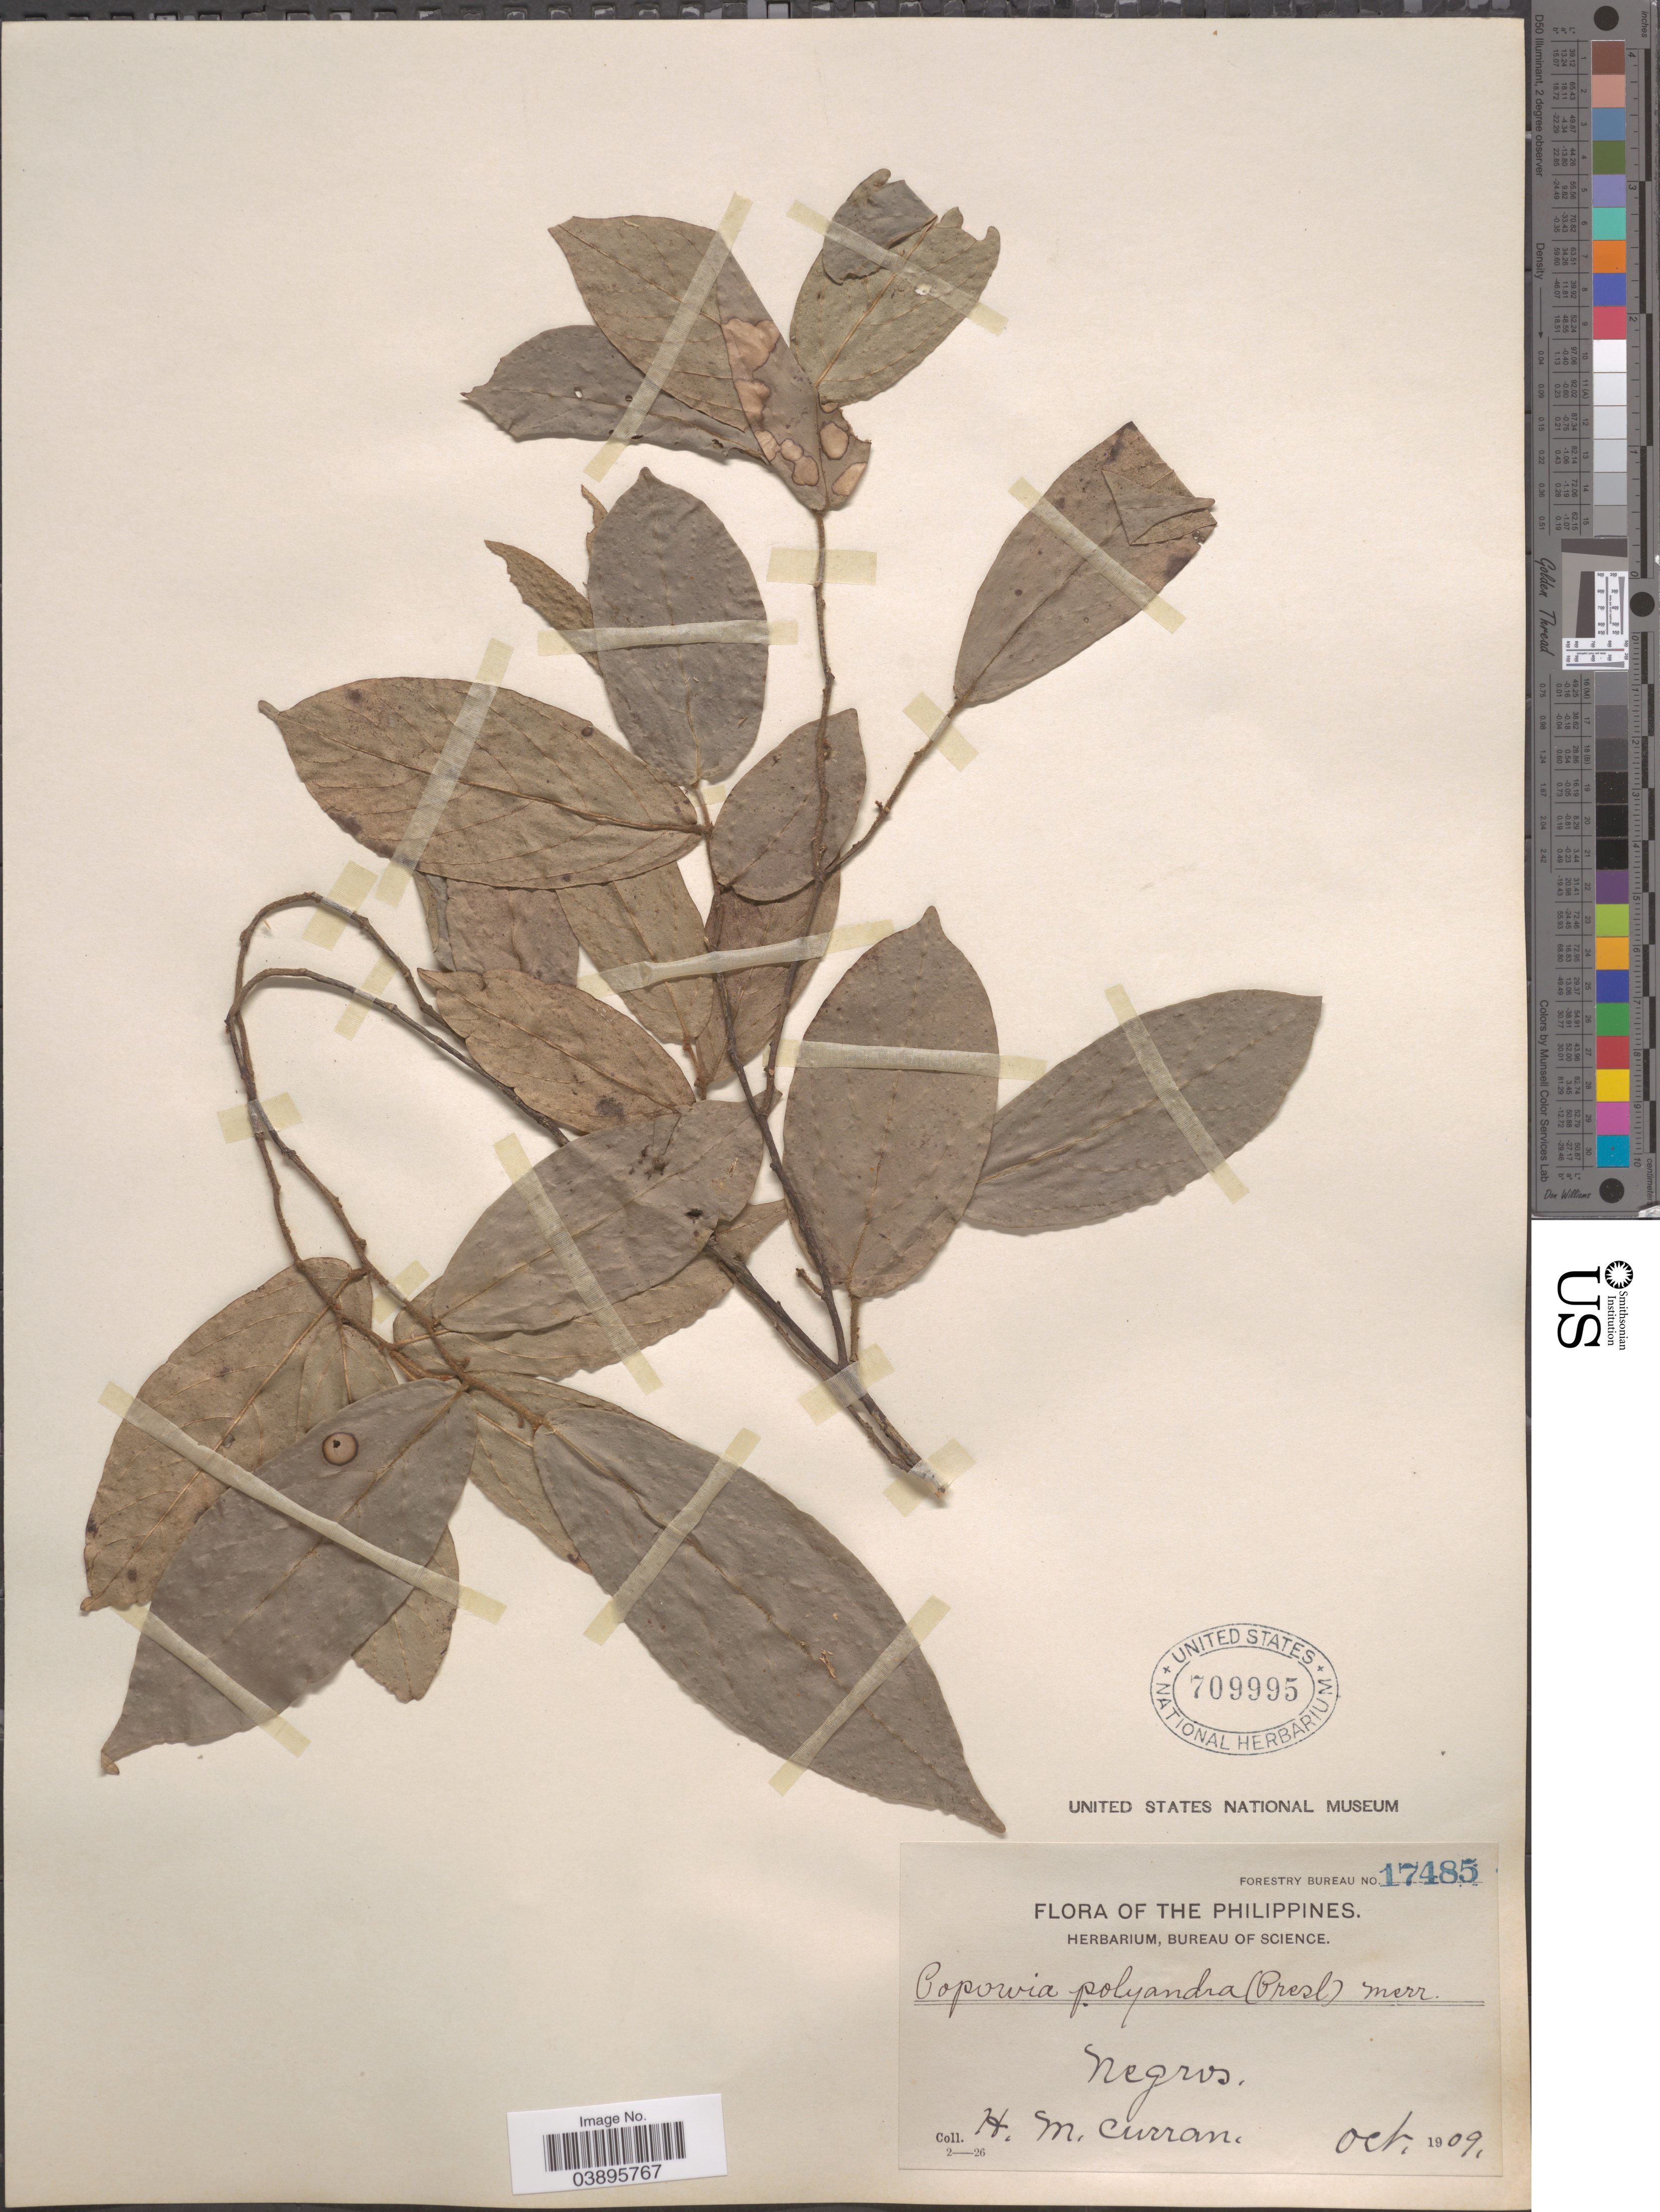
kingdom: Plantae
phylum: Tracheophyta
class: Magnoliopsida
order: Magnoliales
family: Annonaceae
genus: Popowia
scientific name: Popowia pisocarpa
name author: (Blume) Endl.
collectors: H. M. Curran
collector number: Forestry Bureau 17485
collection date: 1909-10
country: Philippines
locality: Negros.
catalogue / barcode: US 709995